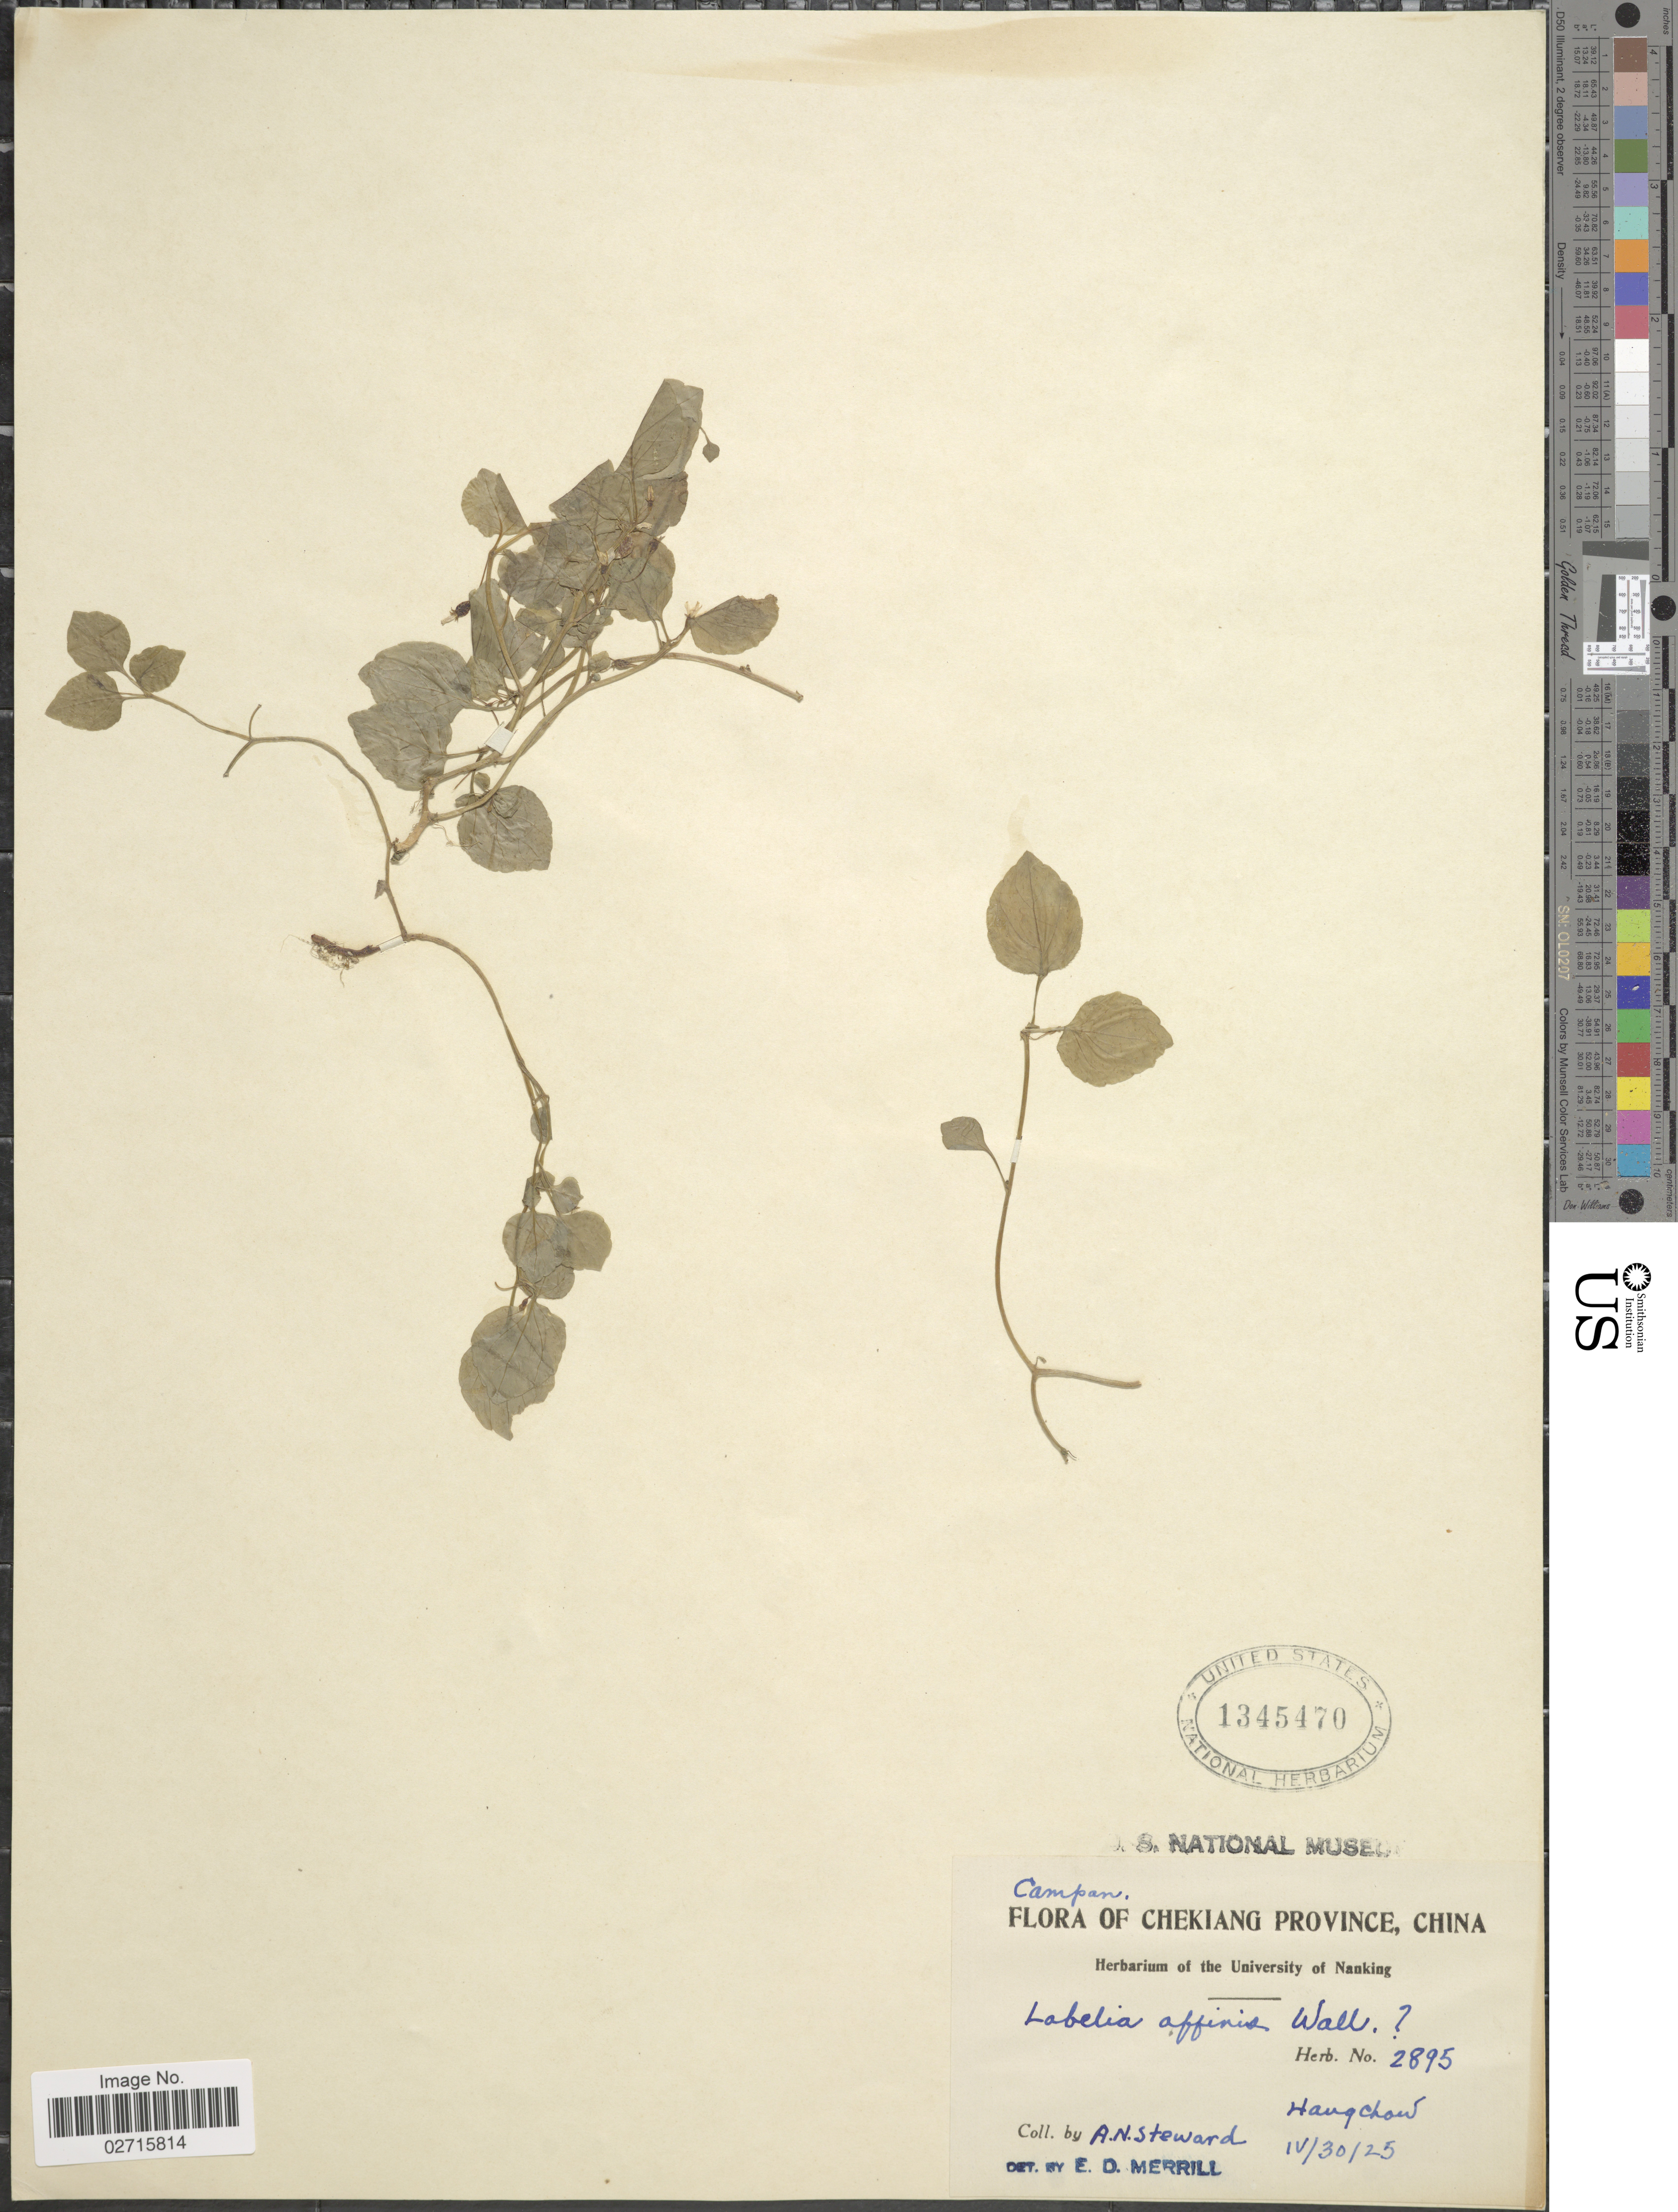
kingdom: Plantae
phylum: Tracheophyta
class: Magnoliopsida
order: Asterales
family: Campanulaceae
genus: Lobelia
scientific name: Lobelia succulenta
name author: Blume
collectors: A. N. Steward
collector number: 2895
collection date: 1925-04-30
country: China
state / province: Zhejiang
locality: Chekiang Province. Hang Chow.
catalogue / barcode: US 1345470